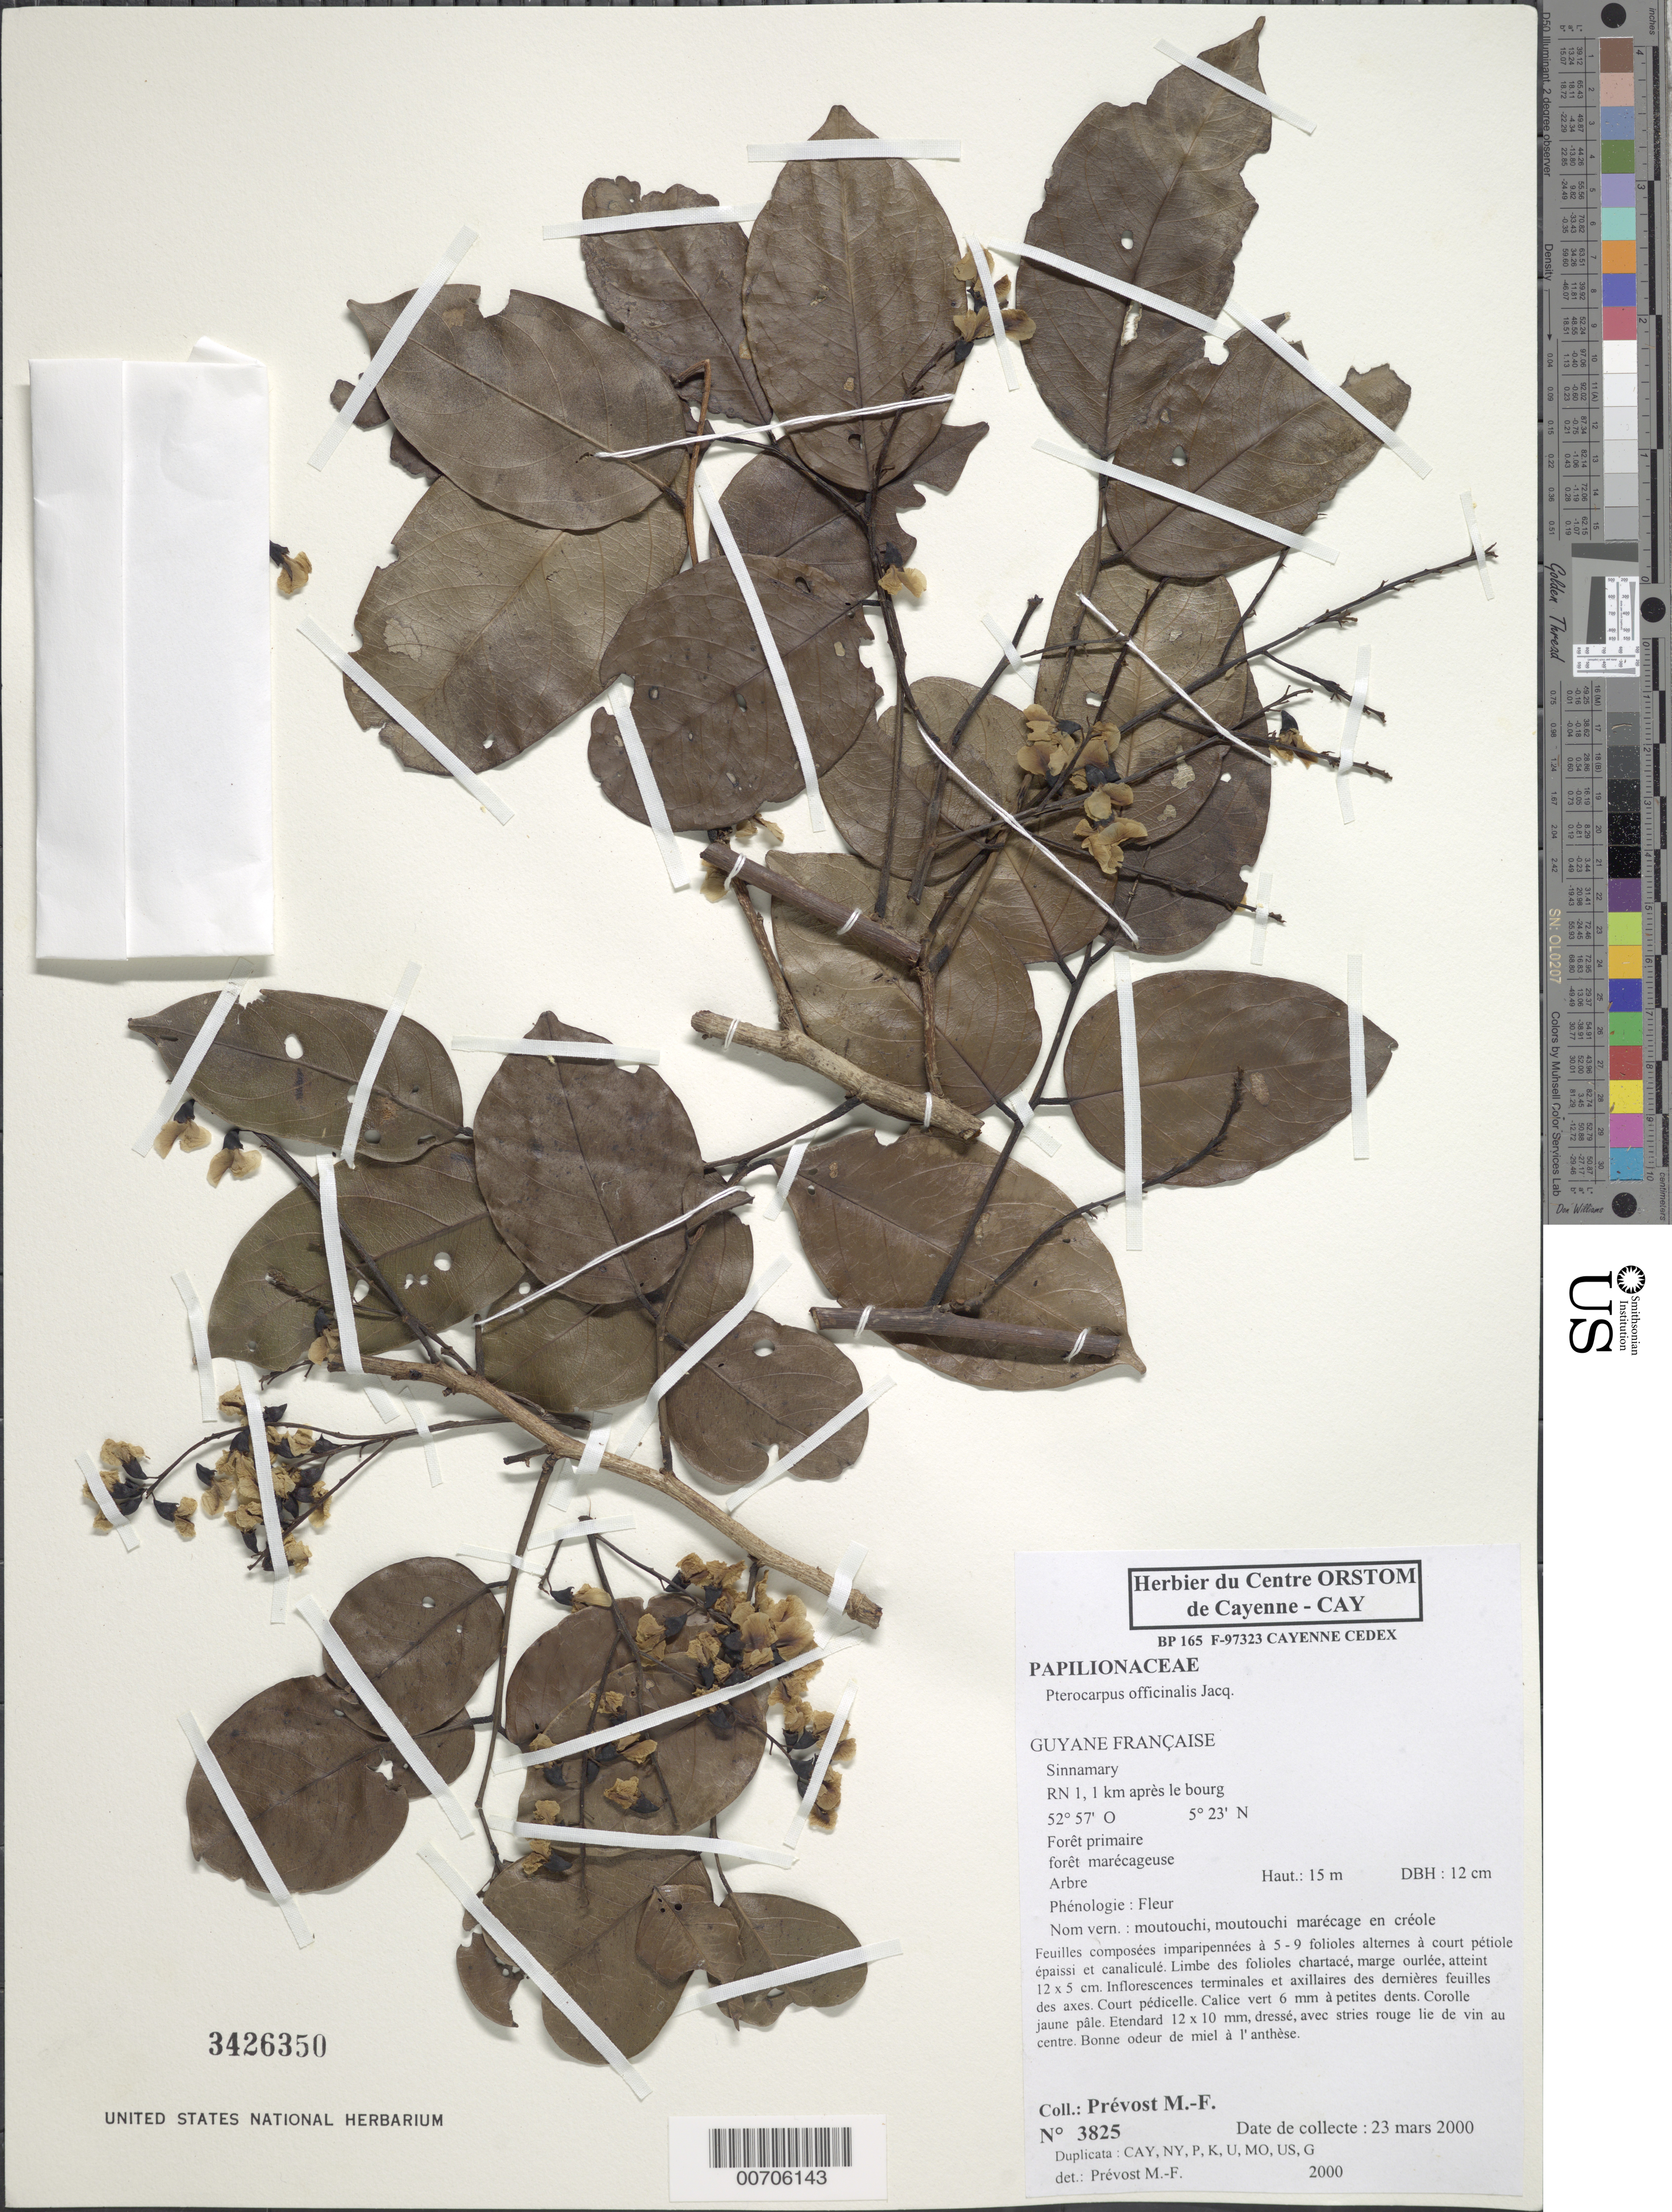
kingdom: Plantae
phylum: Tracheophyta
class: Magnoliopsida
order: Fabales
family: Fabaceae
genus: Pterocarpus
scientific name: Pterocarpus officinalis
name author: Jacq.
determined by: Prévost, M.-F.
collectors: M.-F. Prévost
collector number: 3825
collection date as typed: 23-Mar-00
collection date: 2000-03-23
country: French Guiana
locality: Sinnamary, RN 1, 1 km apres le bourg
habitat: Primary forest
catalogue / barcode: US 3426350